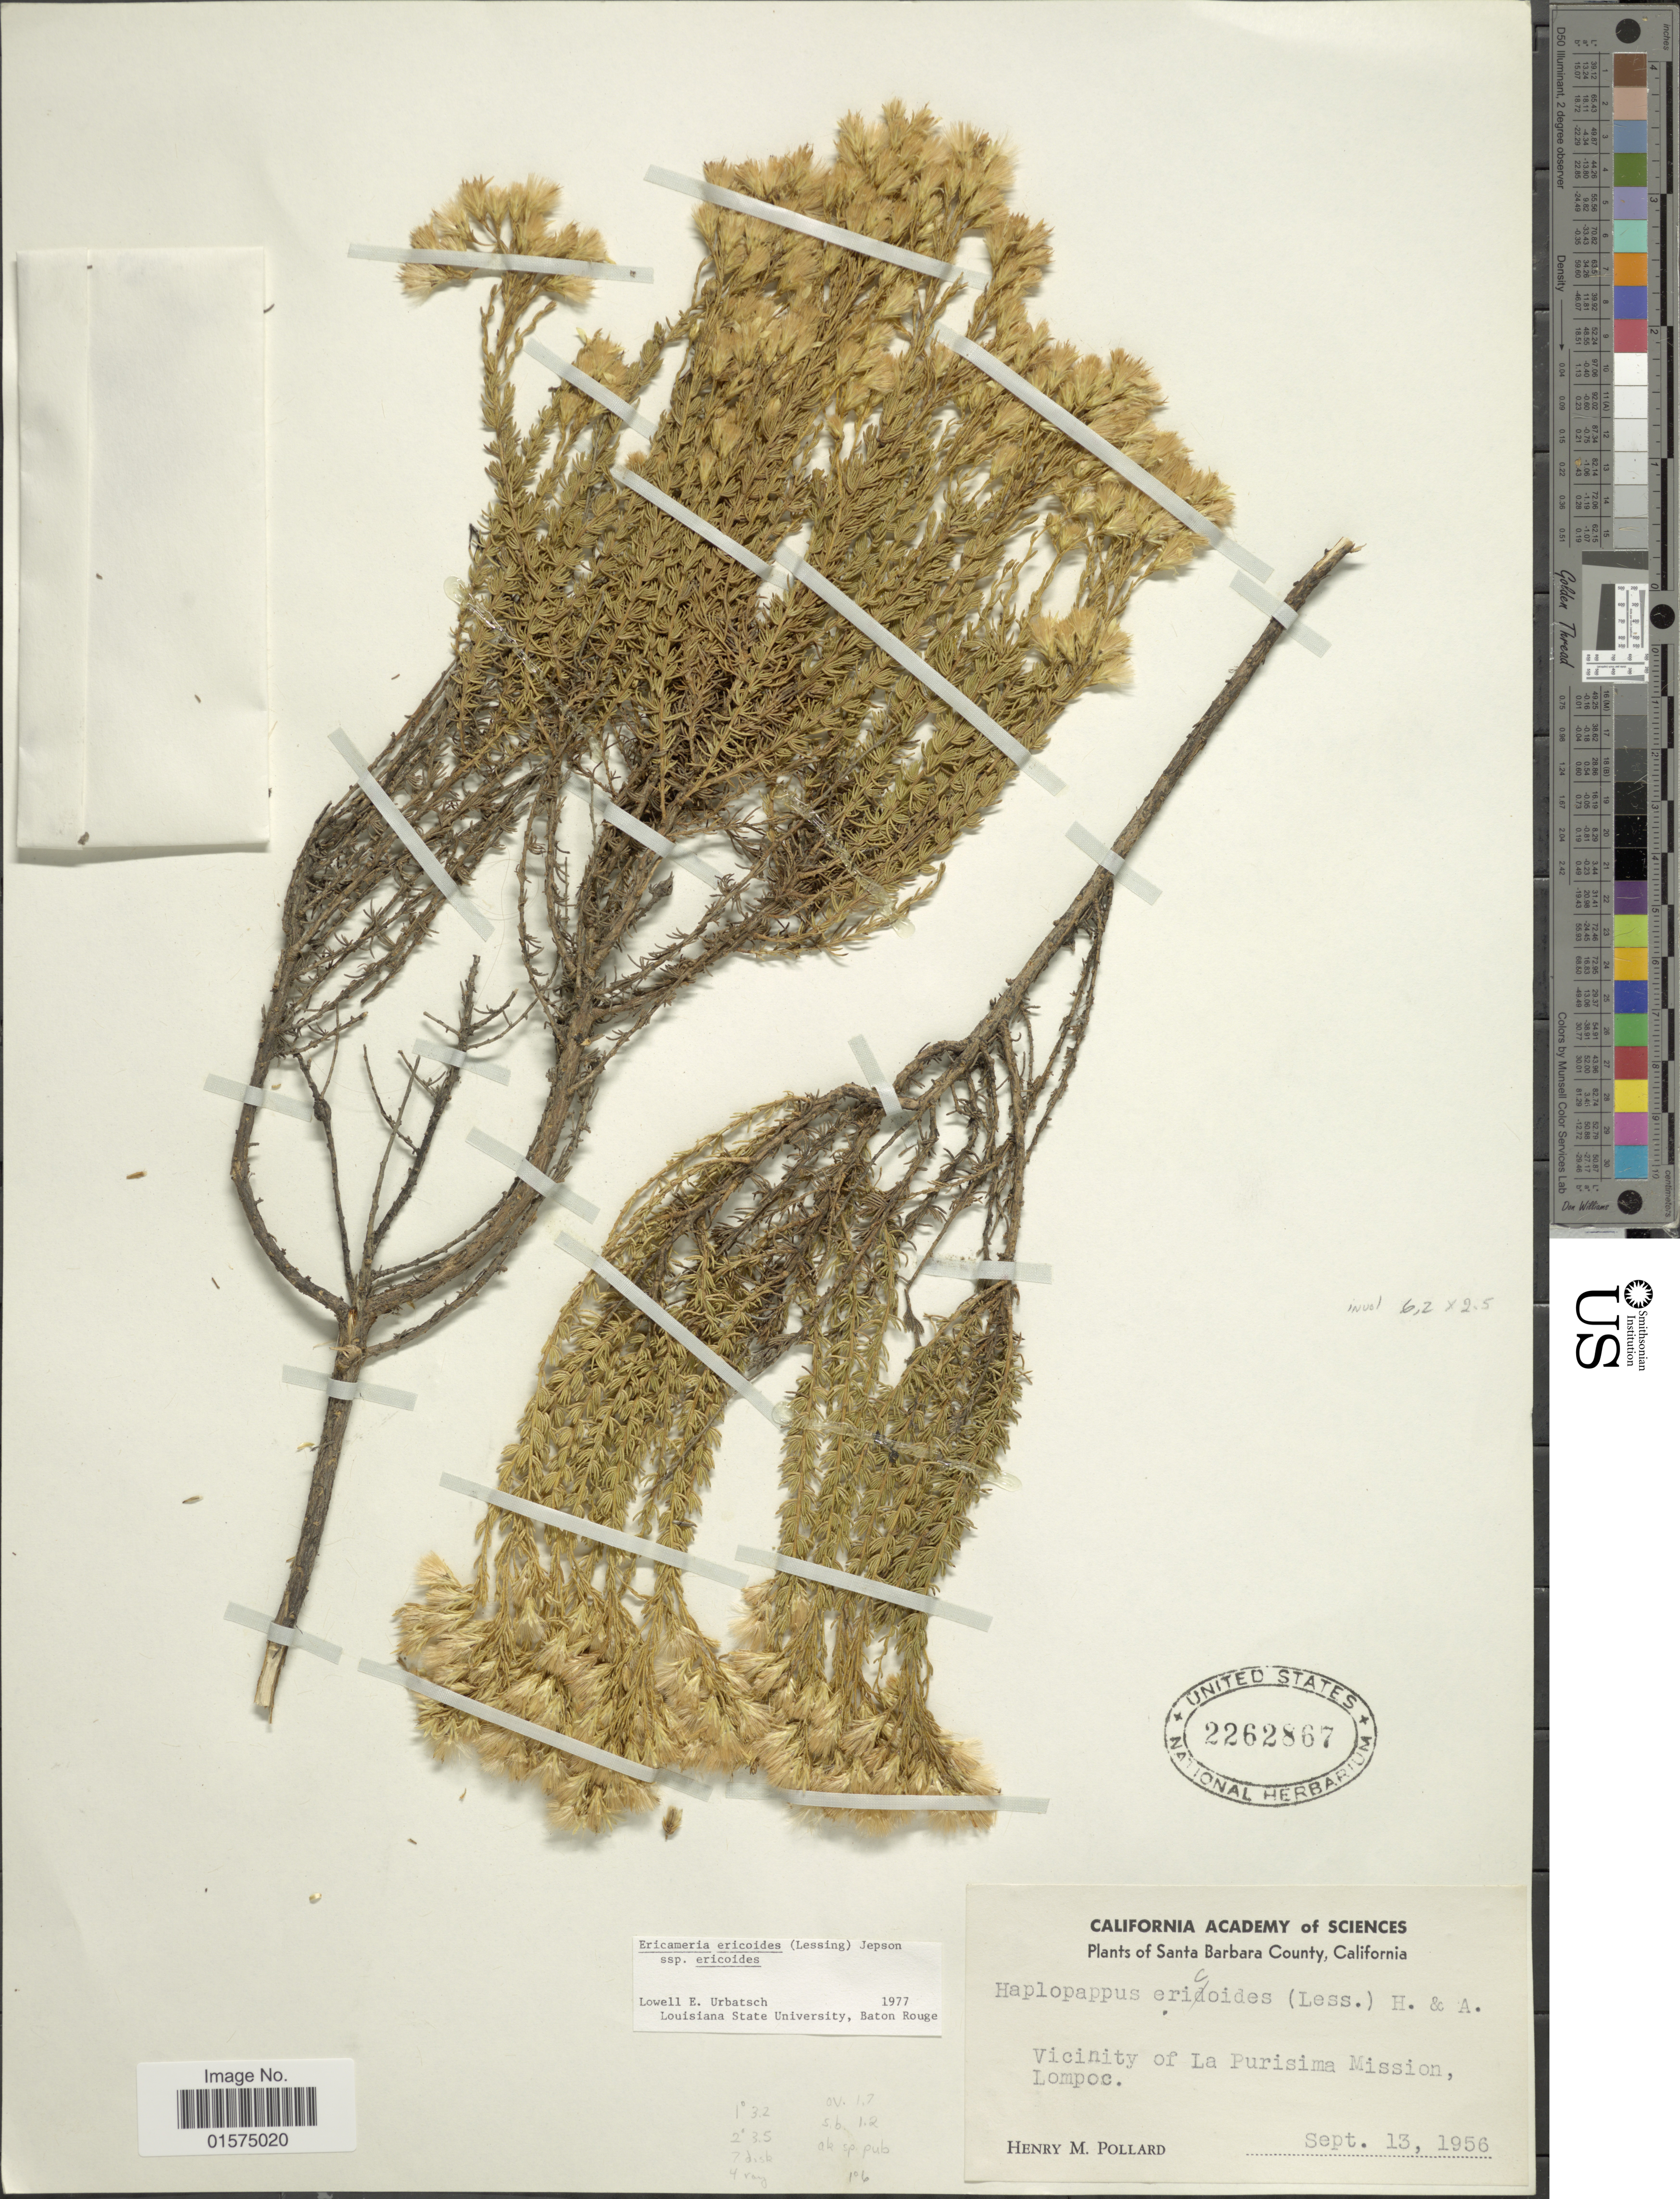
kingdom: Plantae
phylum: Tracheophyta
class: Magnoliopsida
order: Asterales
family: Asteraceae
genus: Ericameria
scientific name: Ericameria ericoides subsp. ericoides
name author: (Less.) Nutt. ex Jeps.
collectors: H. M. Pollard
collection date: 1956-09-13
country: United States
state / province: California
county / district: Santa Barbara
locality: Santa Barbara County. Vicinity of La Purisima Mission, Lompoc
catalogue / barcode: US 2262867